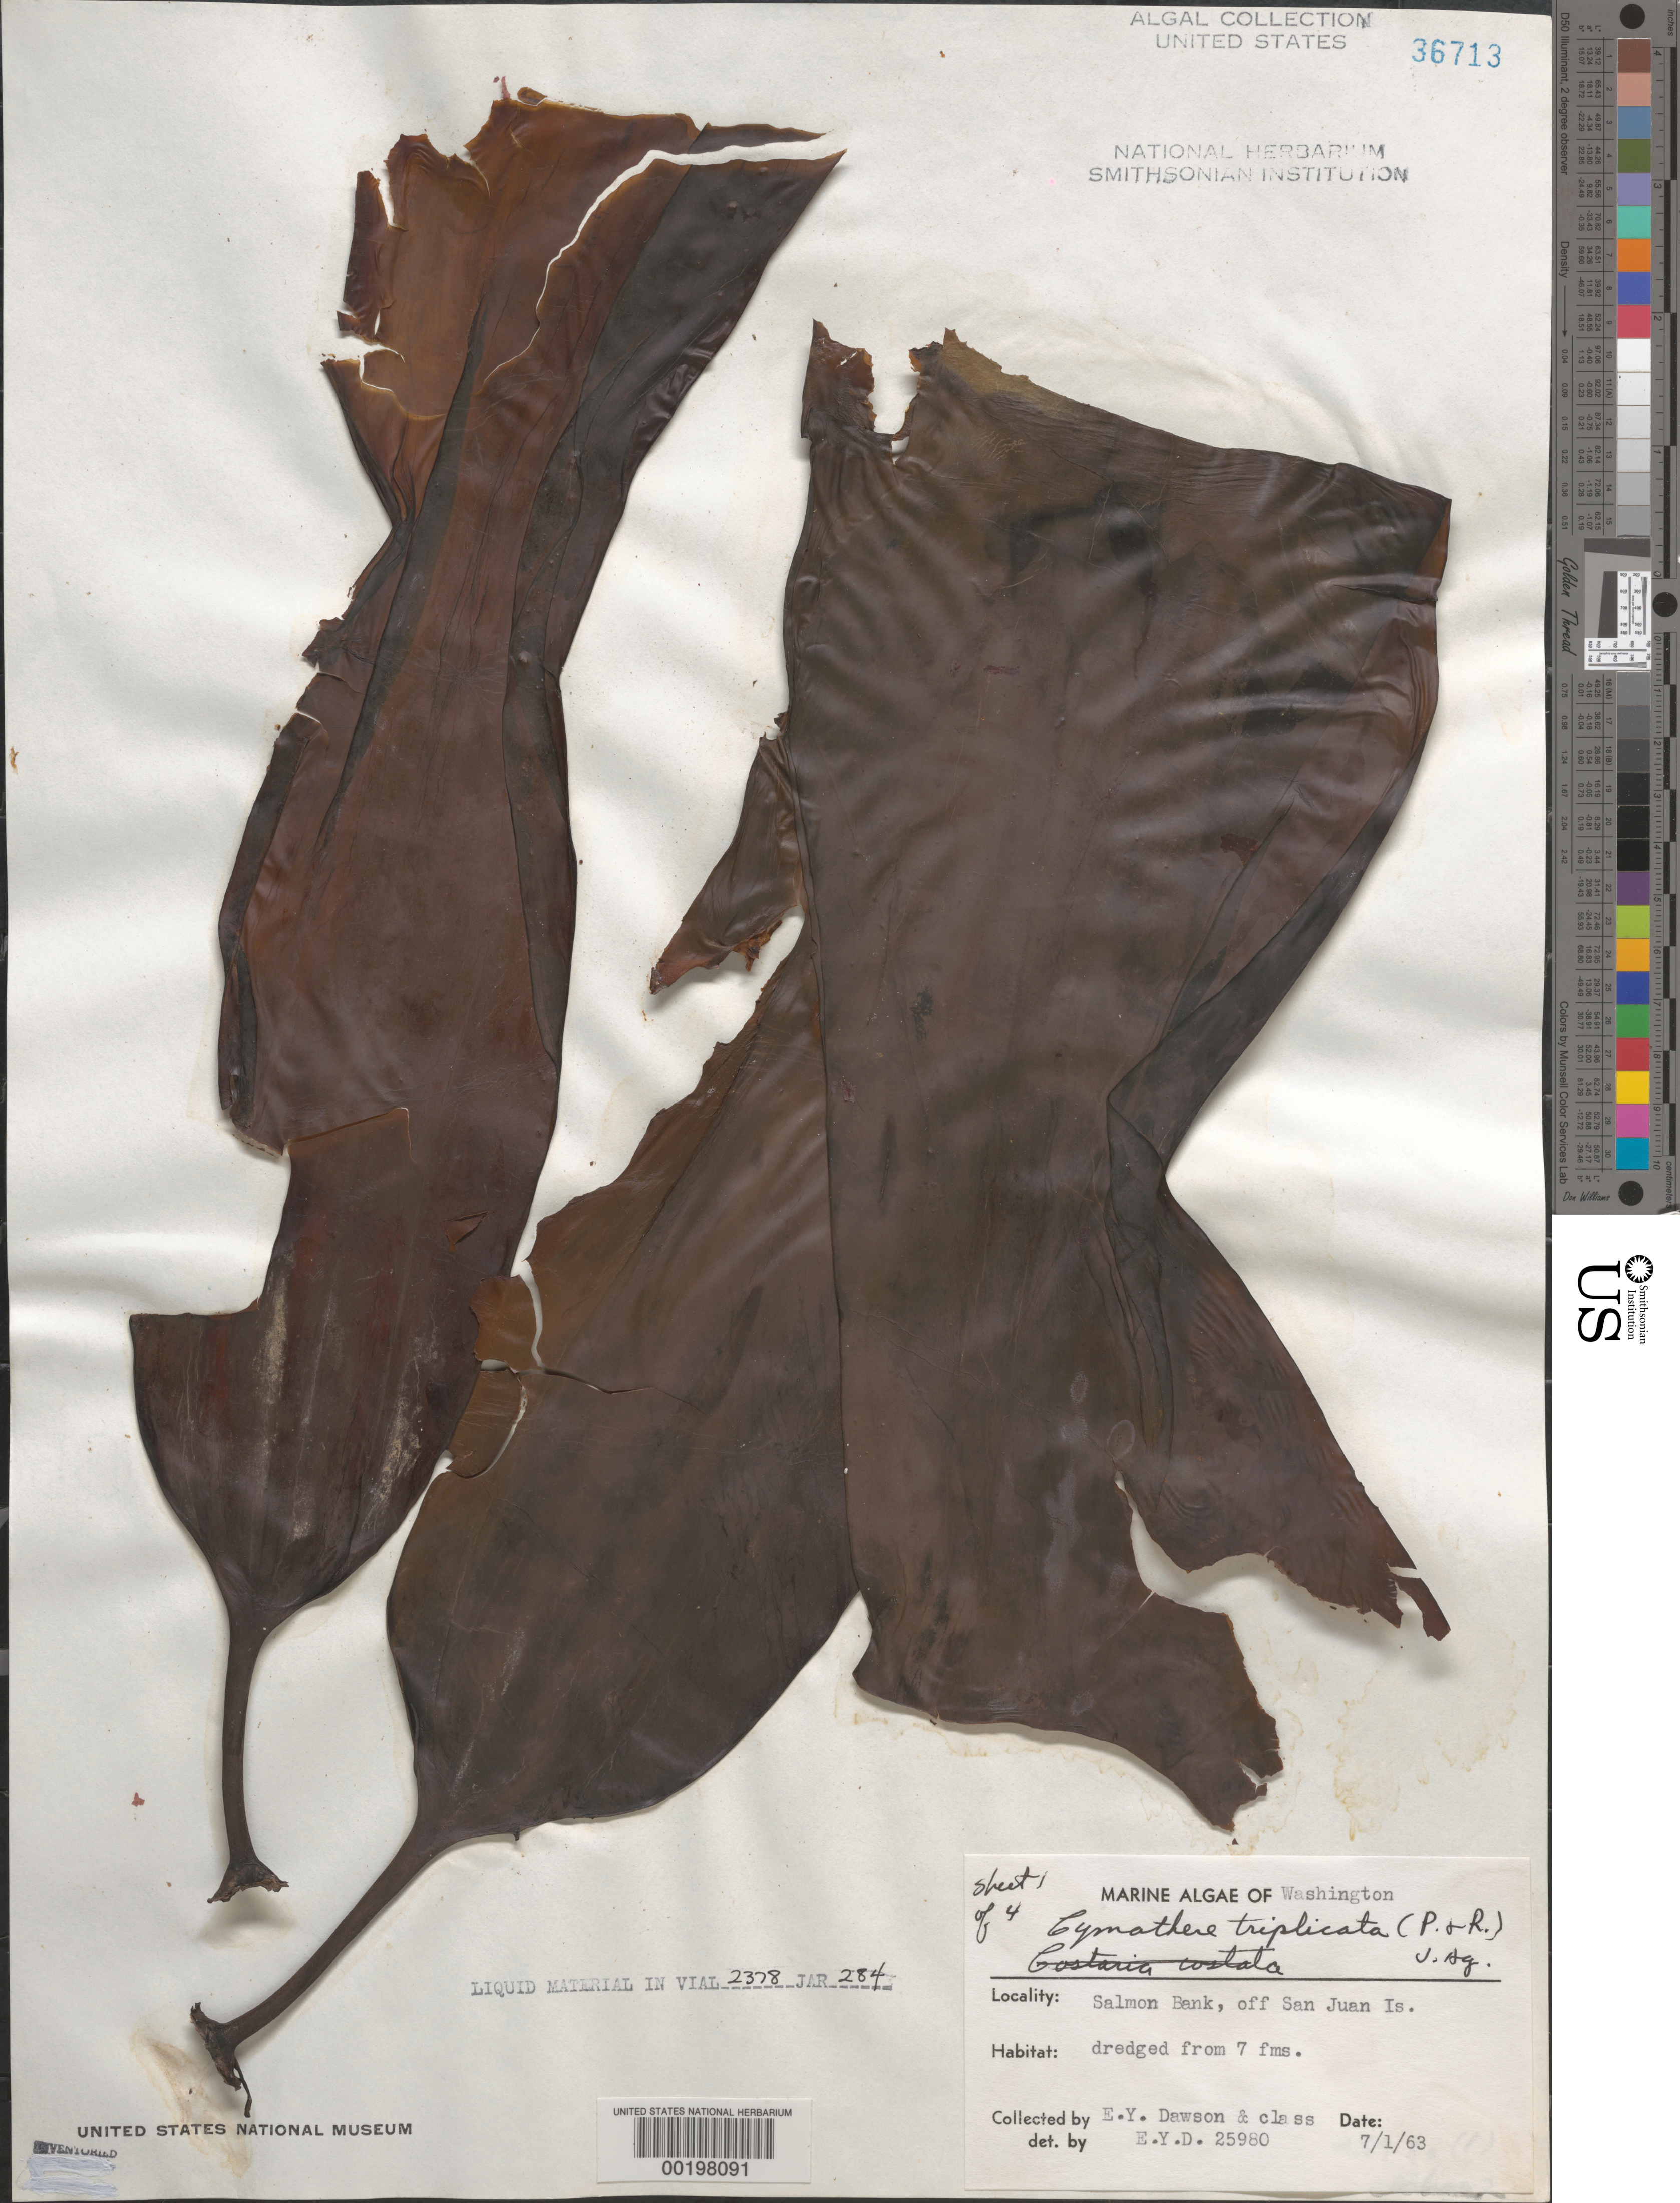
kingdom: Chromista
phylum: Ochrophyta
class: Phaeophyceae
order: Laminariales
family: Laminariaceae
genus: Cymathaere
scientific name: Cymathaere triplicata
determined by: Dawson, E. Y.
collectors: E. Y. Dawson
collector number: EYD 25980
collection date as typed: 01 Jul 1963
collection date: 1963-07-01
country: United States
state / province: Washington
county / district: San Juan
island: San Juan Island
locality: Salmon Bank off San Juan Island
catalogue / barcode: US 36713